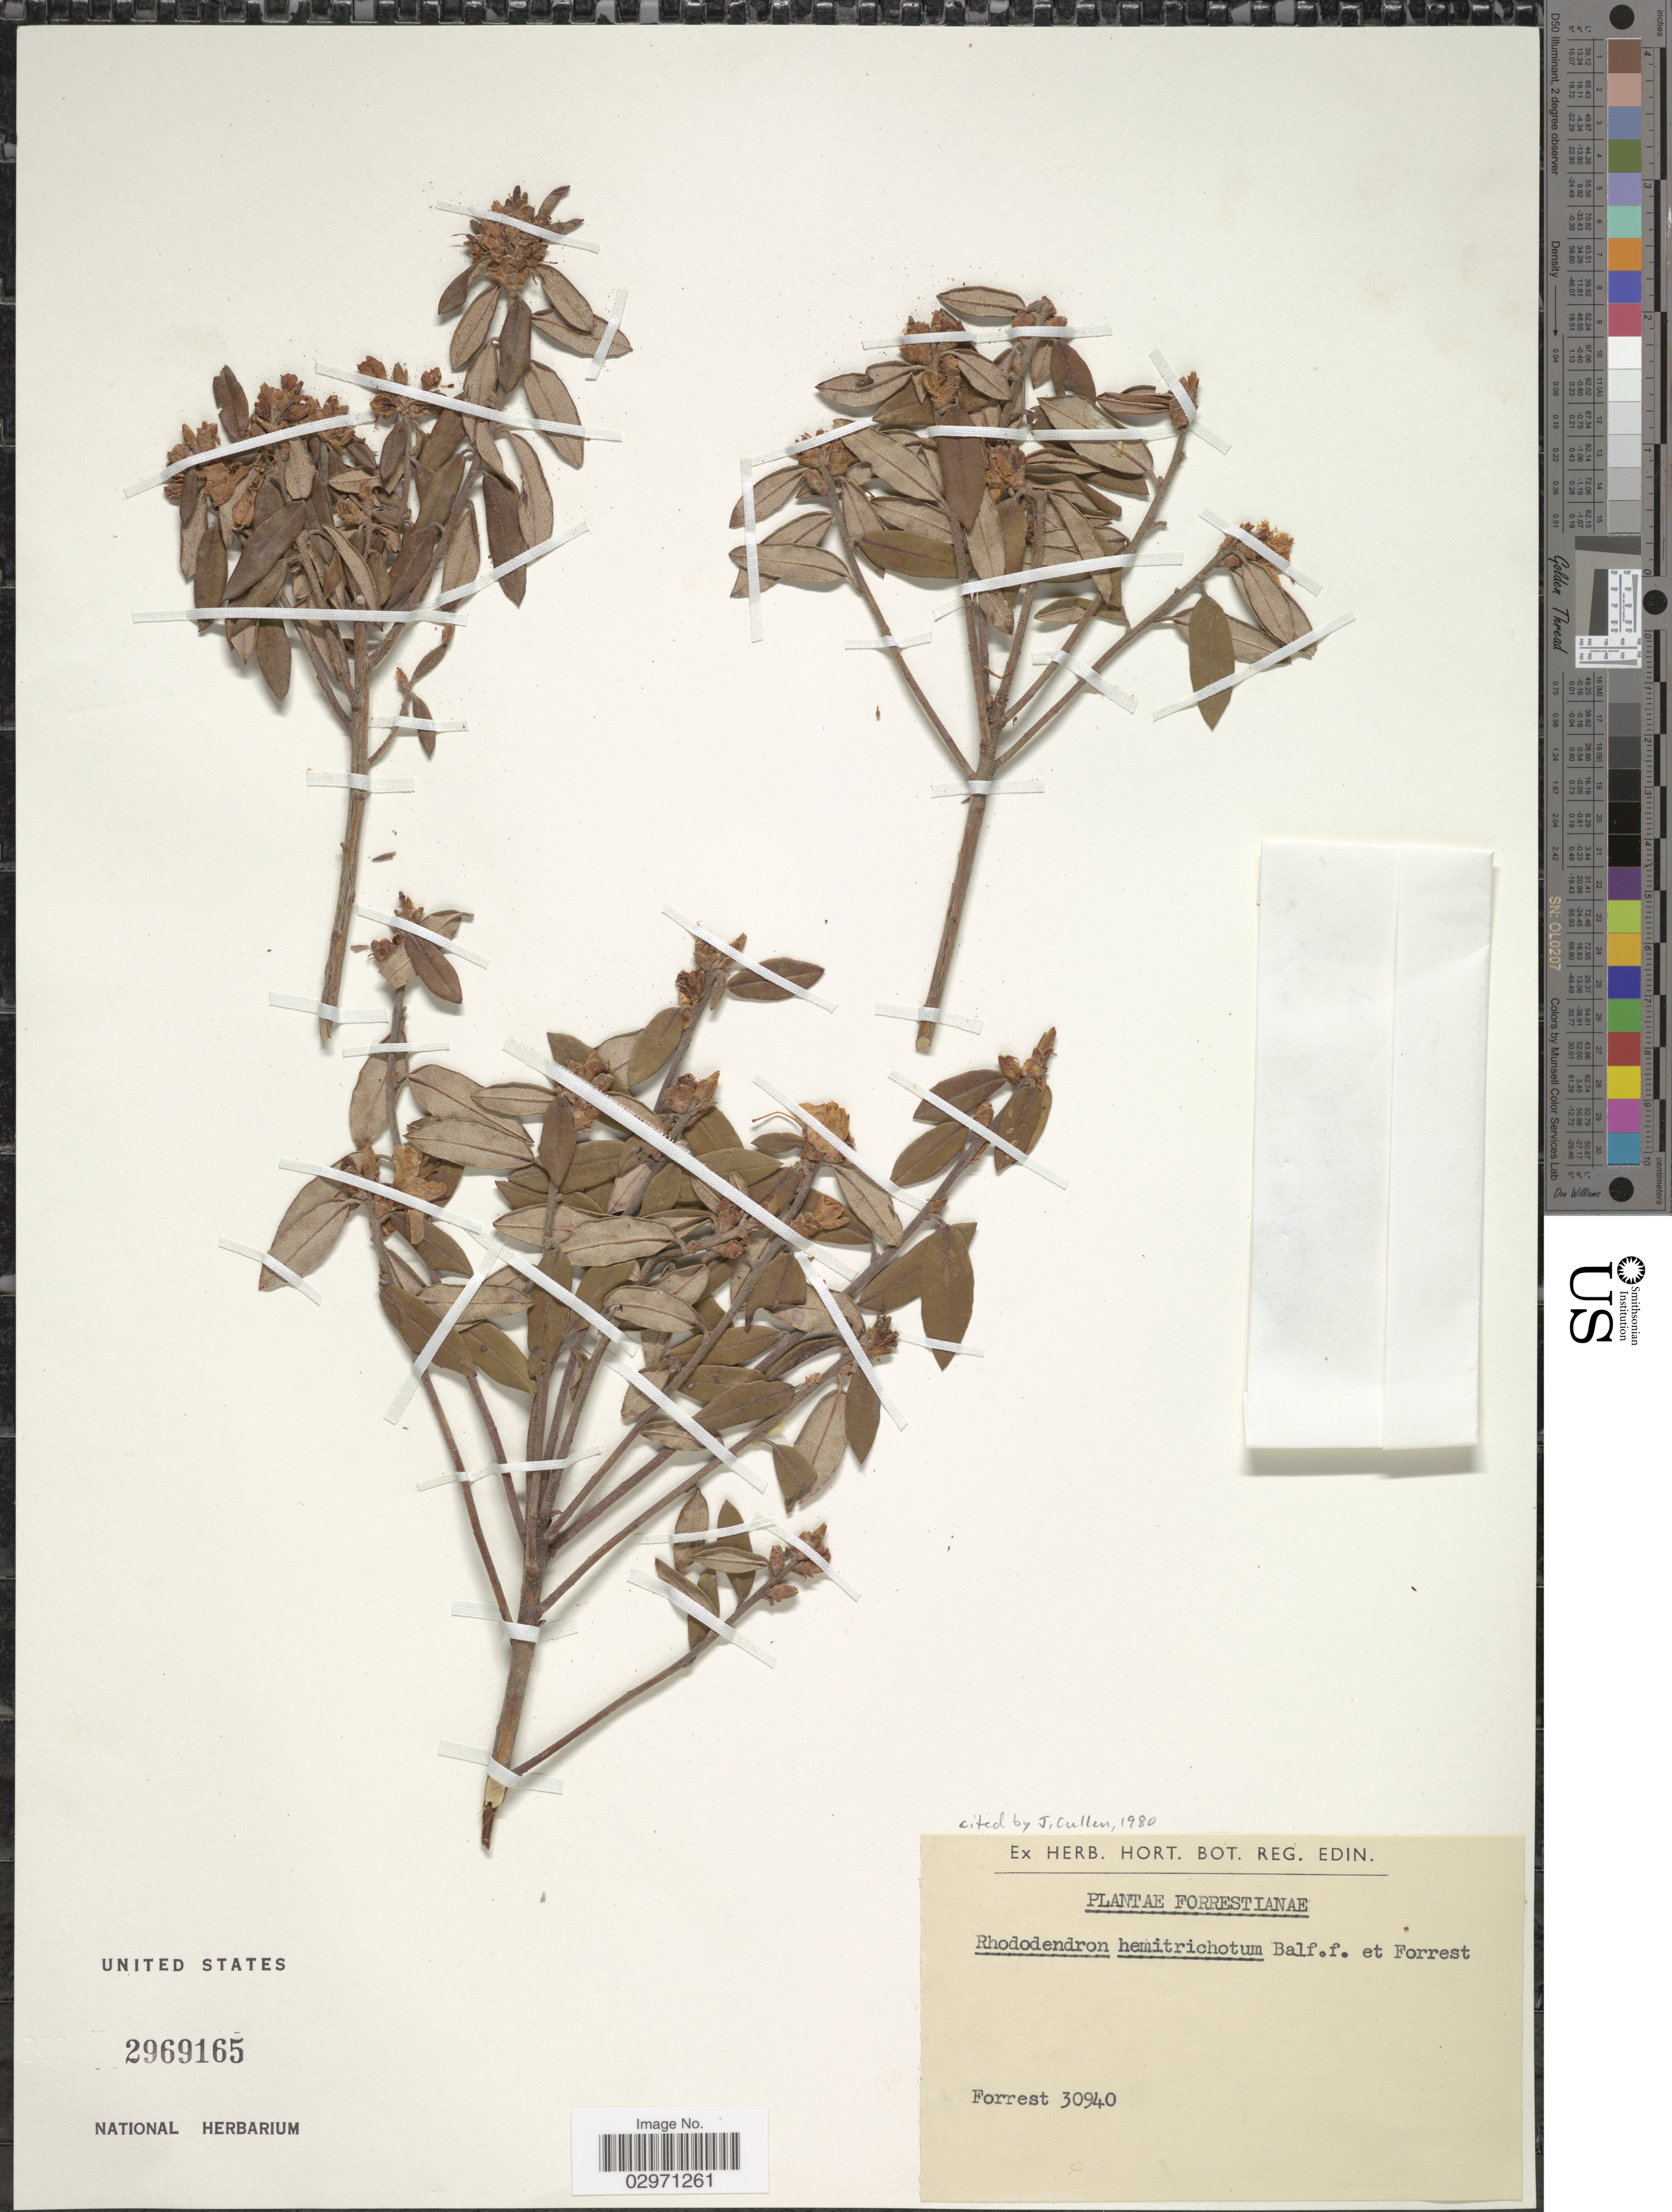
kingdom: Plantae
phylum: Tracheophyta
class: Magnoliopsida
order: Ericales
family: Ericaceae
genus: Rhododendron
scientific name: Rhododendron hemitrichotum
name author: Balf. f. & Forrest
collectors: -. Forrest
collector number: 30940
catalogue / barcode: US 2969165